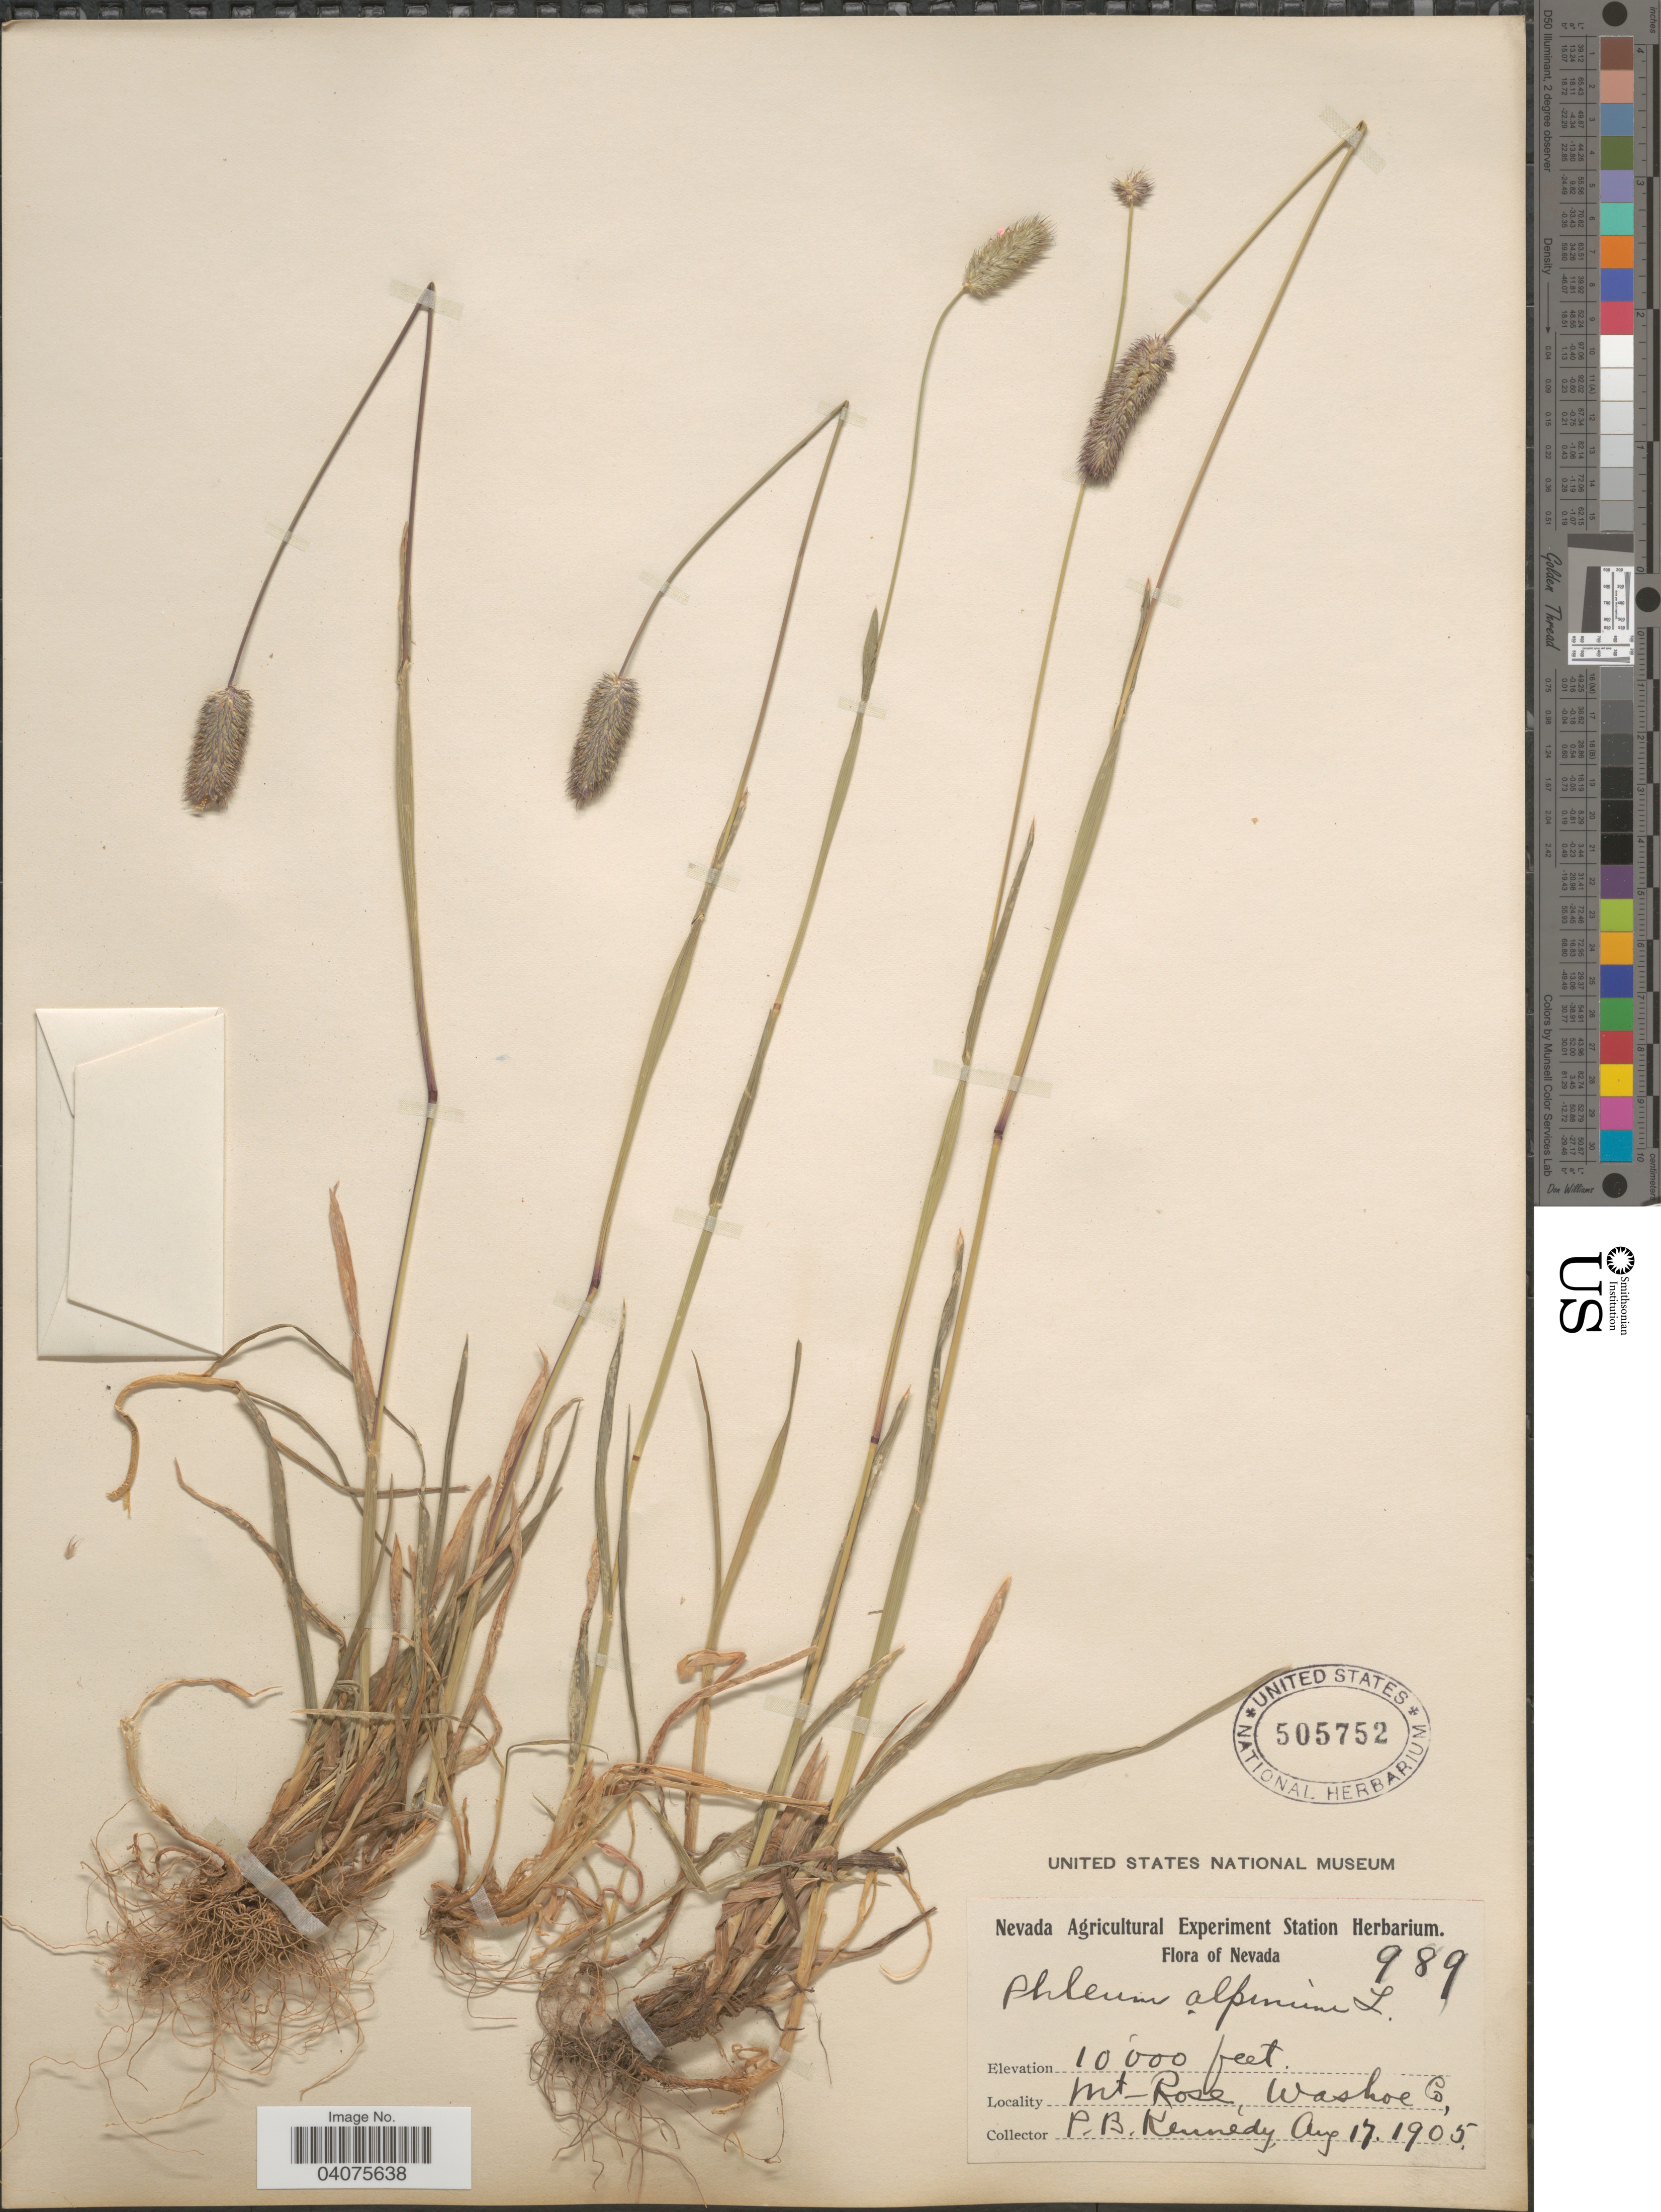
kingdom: Plantae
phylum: Tracheophyta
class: Liliopsida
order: Poales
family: Poaceae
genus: Phleum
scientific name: Phleum alpinum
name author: L.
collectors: P. B. Kennedy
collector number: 989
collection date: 1905-08-17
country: United States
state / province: Nevada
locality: Mt Rose, Washoe Co.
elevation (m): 3048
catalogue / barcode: US 505752